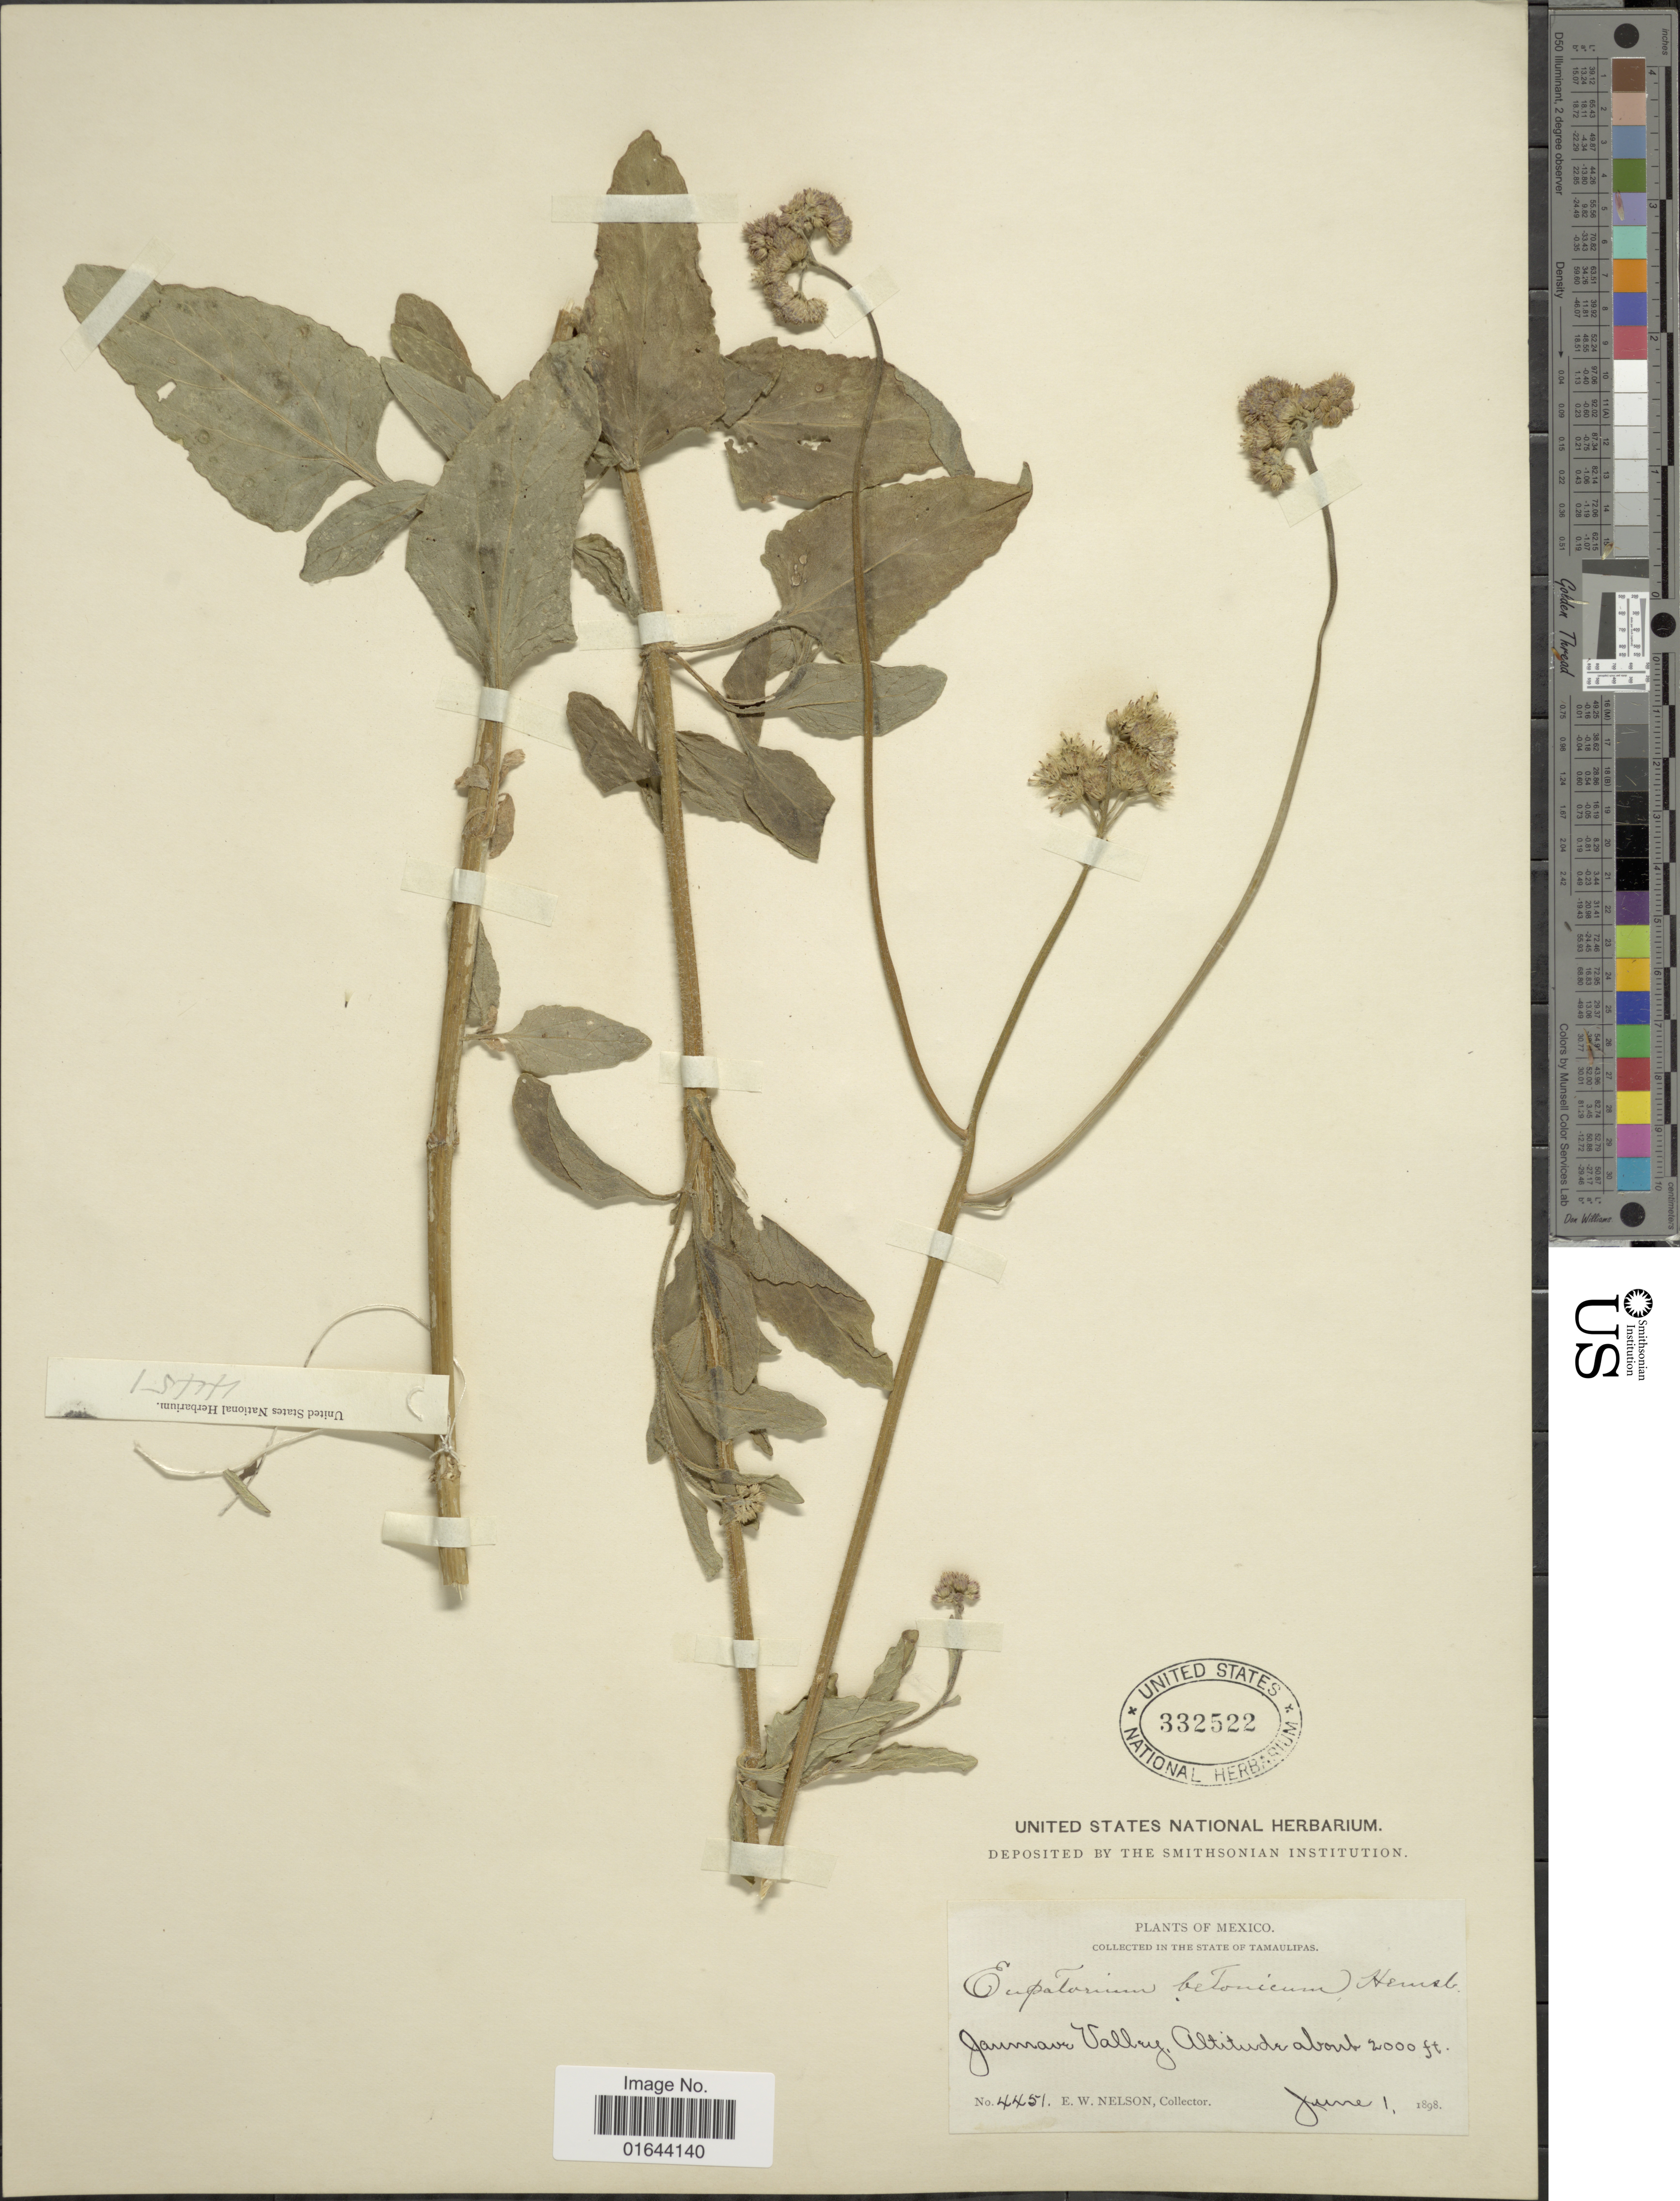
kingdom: Plantae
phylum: Tracheophyta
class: Magnoliopsida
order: Asterales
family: Asteraceae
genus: Conoclinium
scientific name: Conoclinium betonicifolium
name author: (Mill.) R.M. King & H. Rob.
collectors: E. W. Nelson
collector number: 4451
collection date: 1898-06-01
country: Mexico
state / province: Tamaulipas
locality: Mexico. State of Tamaulipas, Jaumave Valley.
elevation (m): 610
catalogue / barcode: US 332522